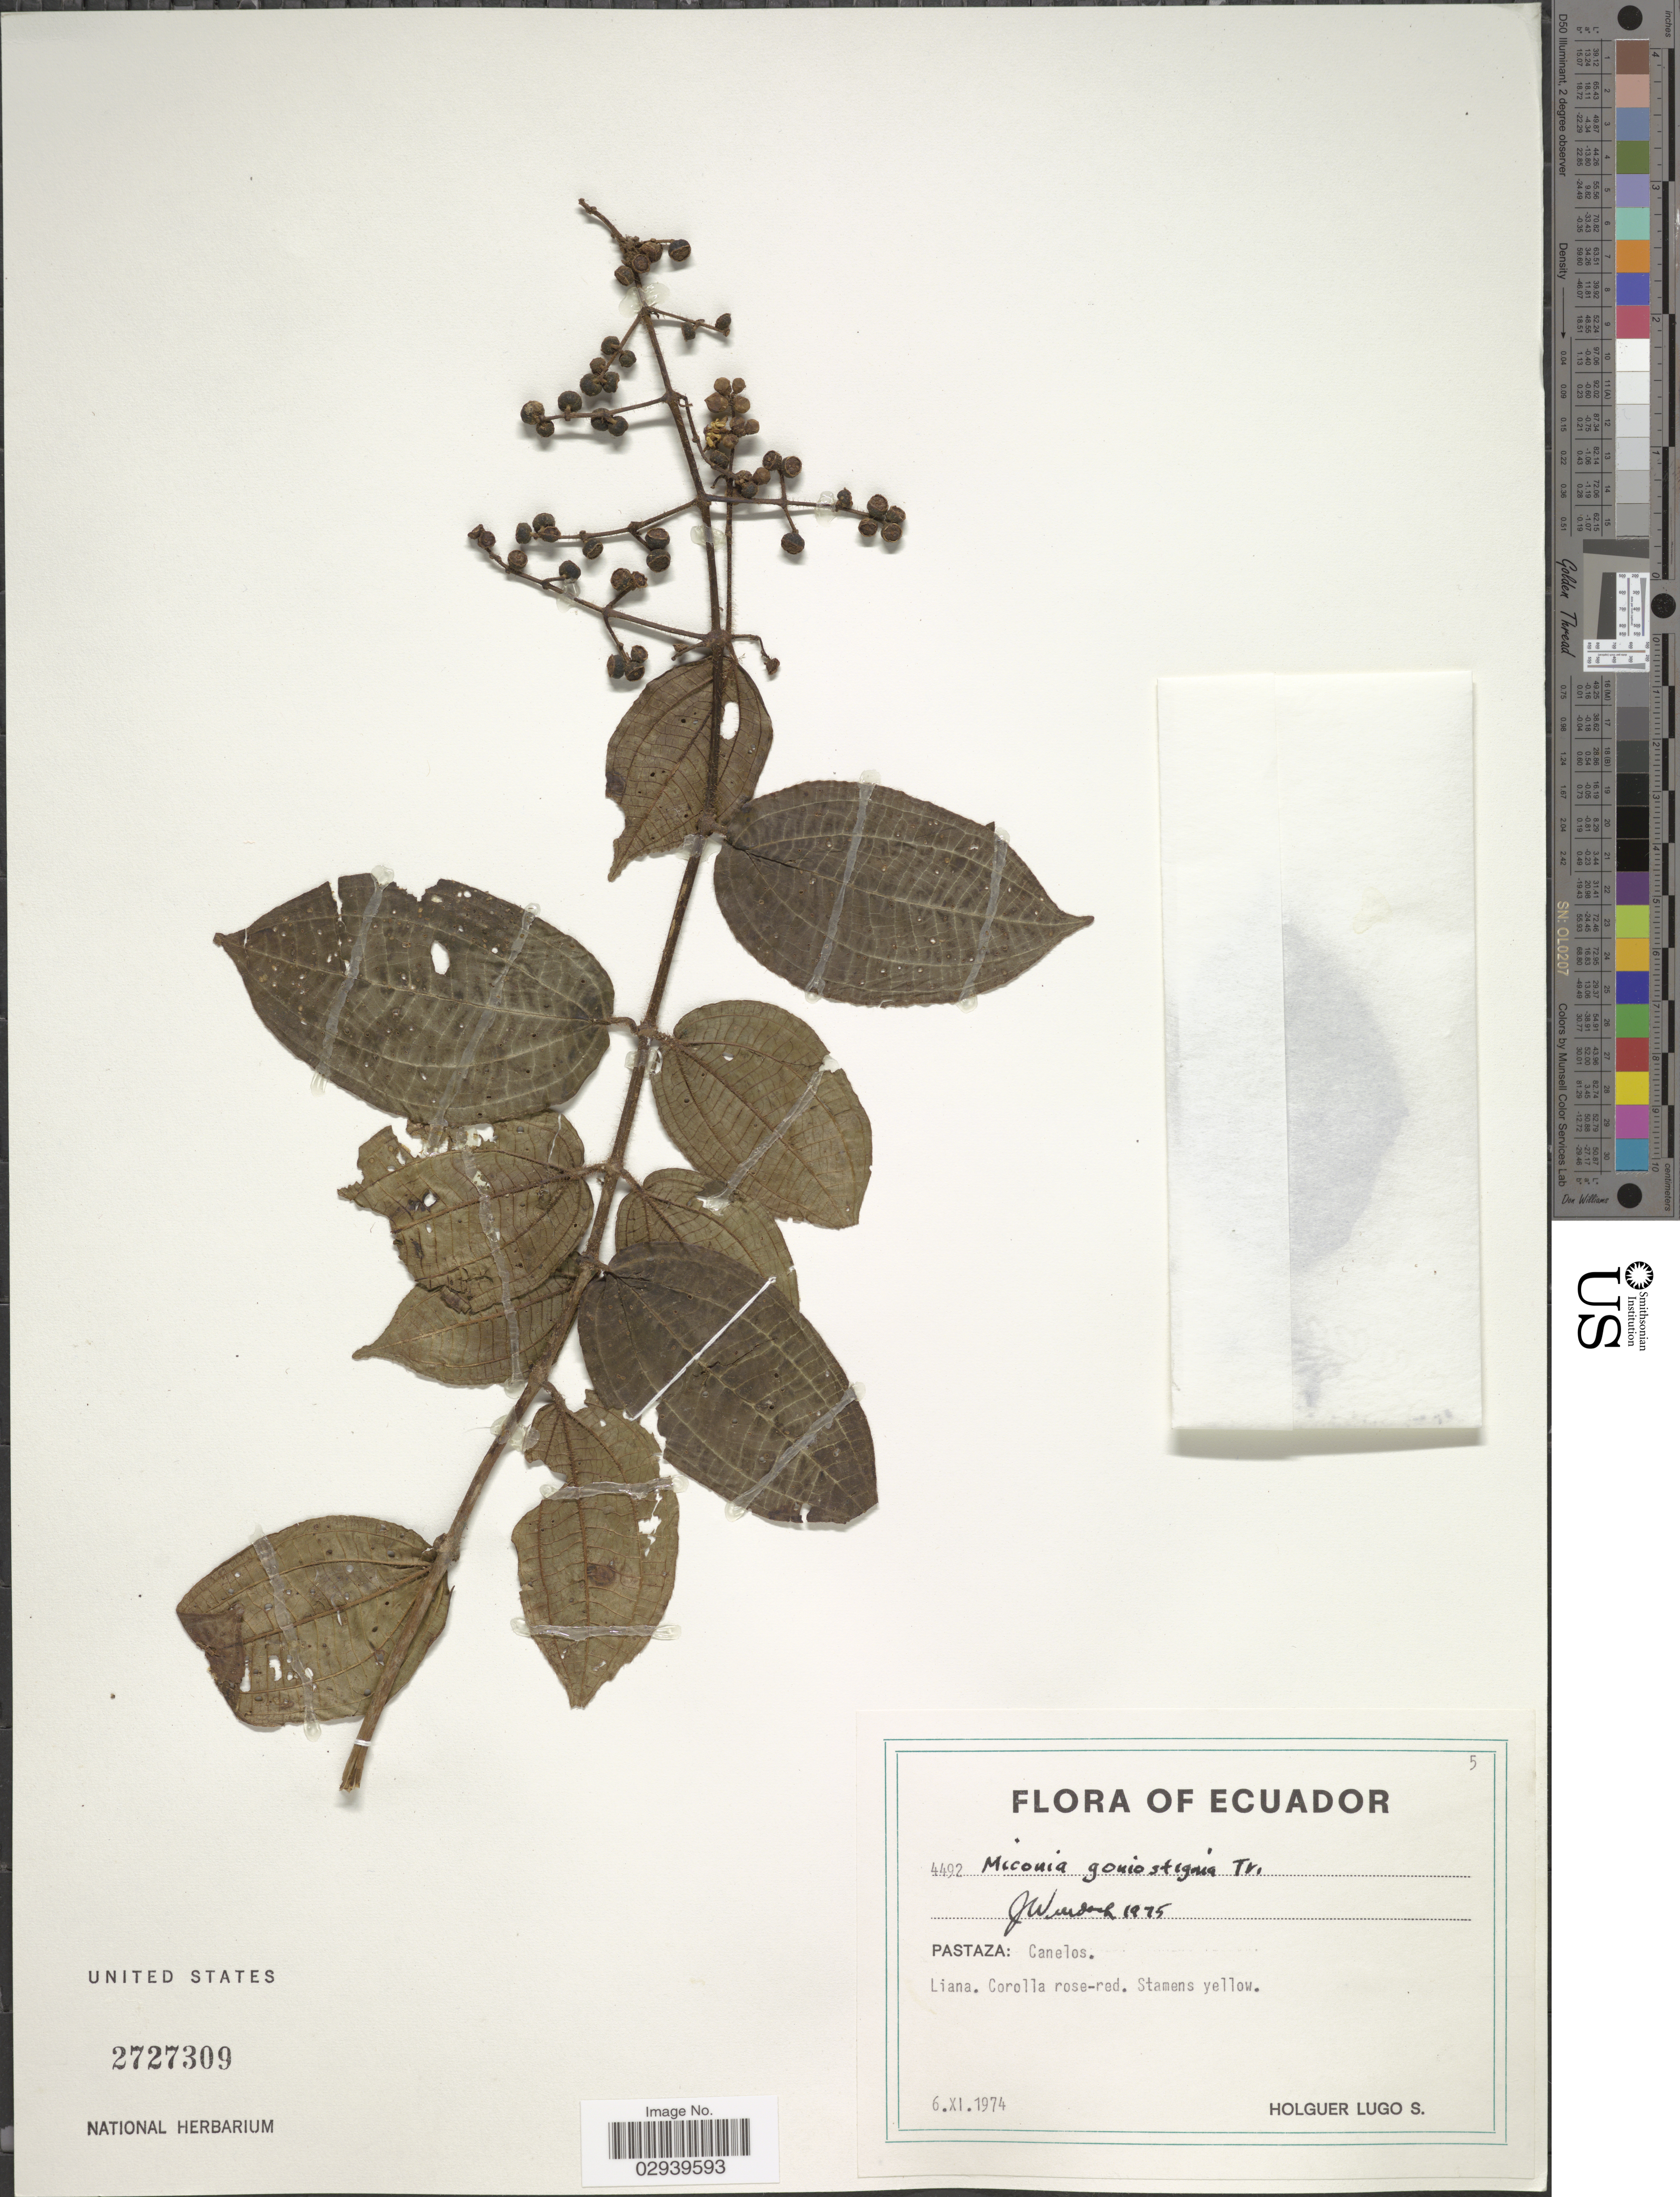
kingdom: Plantae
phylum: Tracheophyta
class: Magnoliopsida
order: Myrtales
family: Melastomataceae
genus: Miconia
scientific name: Miconia goniostigma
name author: Triana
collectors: H. Lugo S.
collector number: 4492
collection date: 1974-11-06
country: Ecuador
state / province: Pastaza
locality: Canelos.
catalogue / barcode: US 2727309